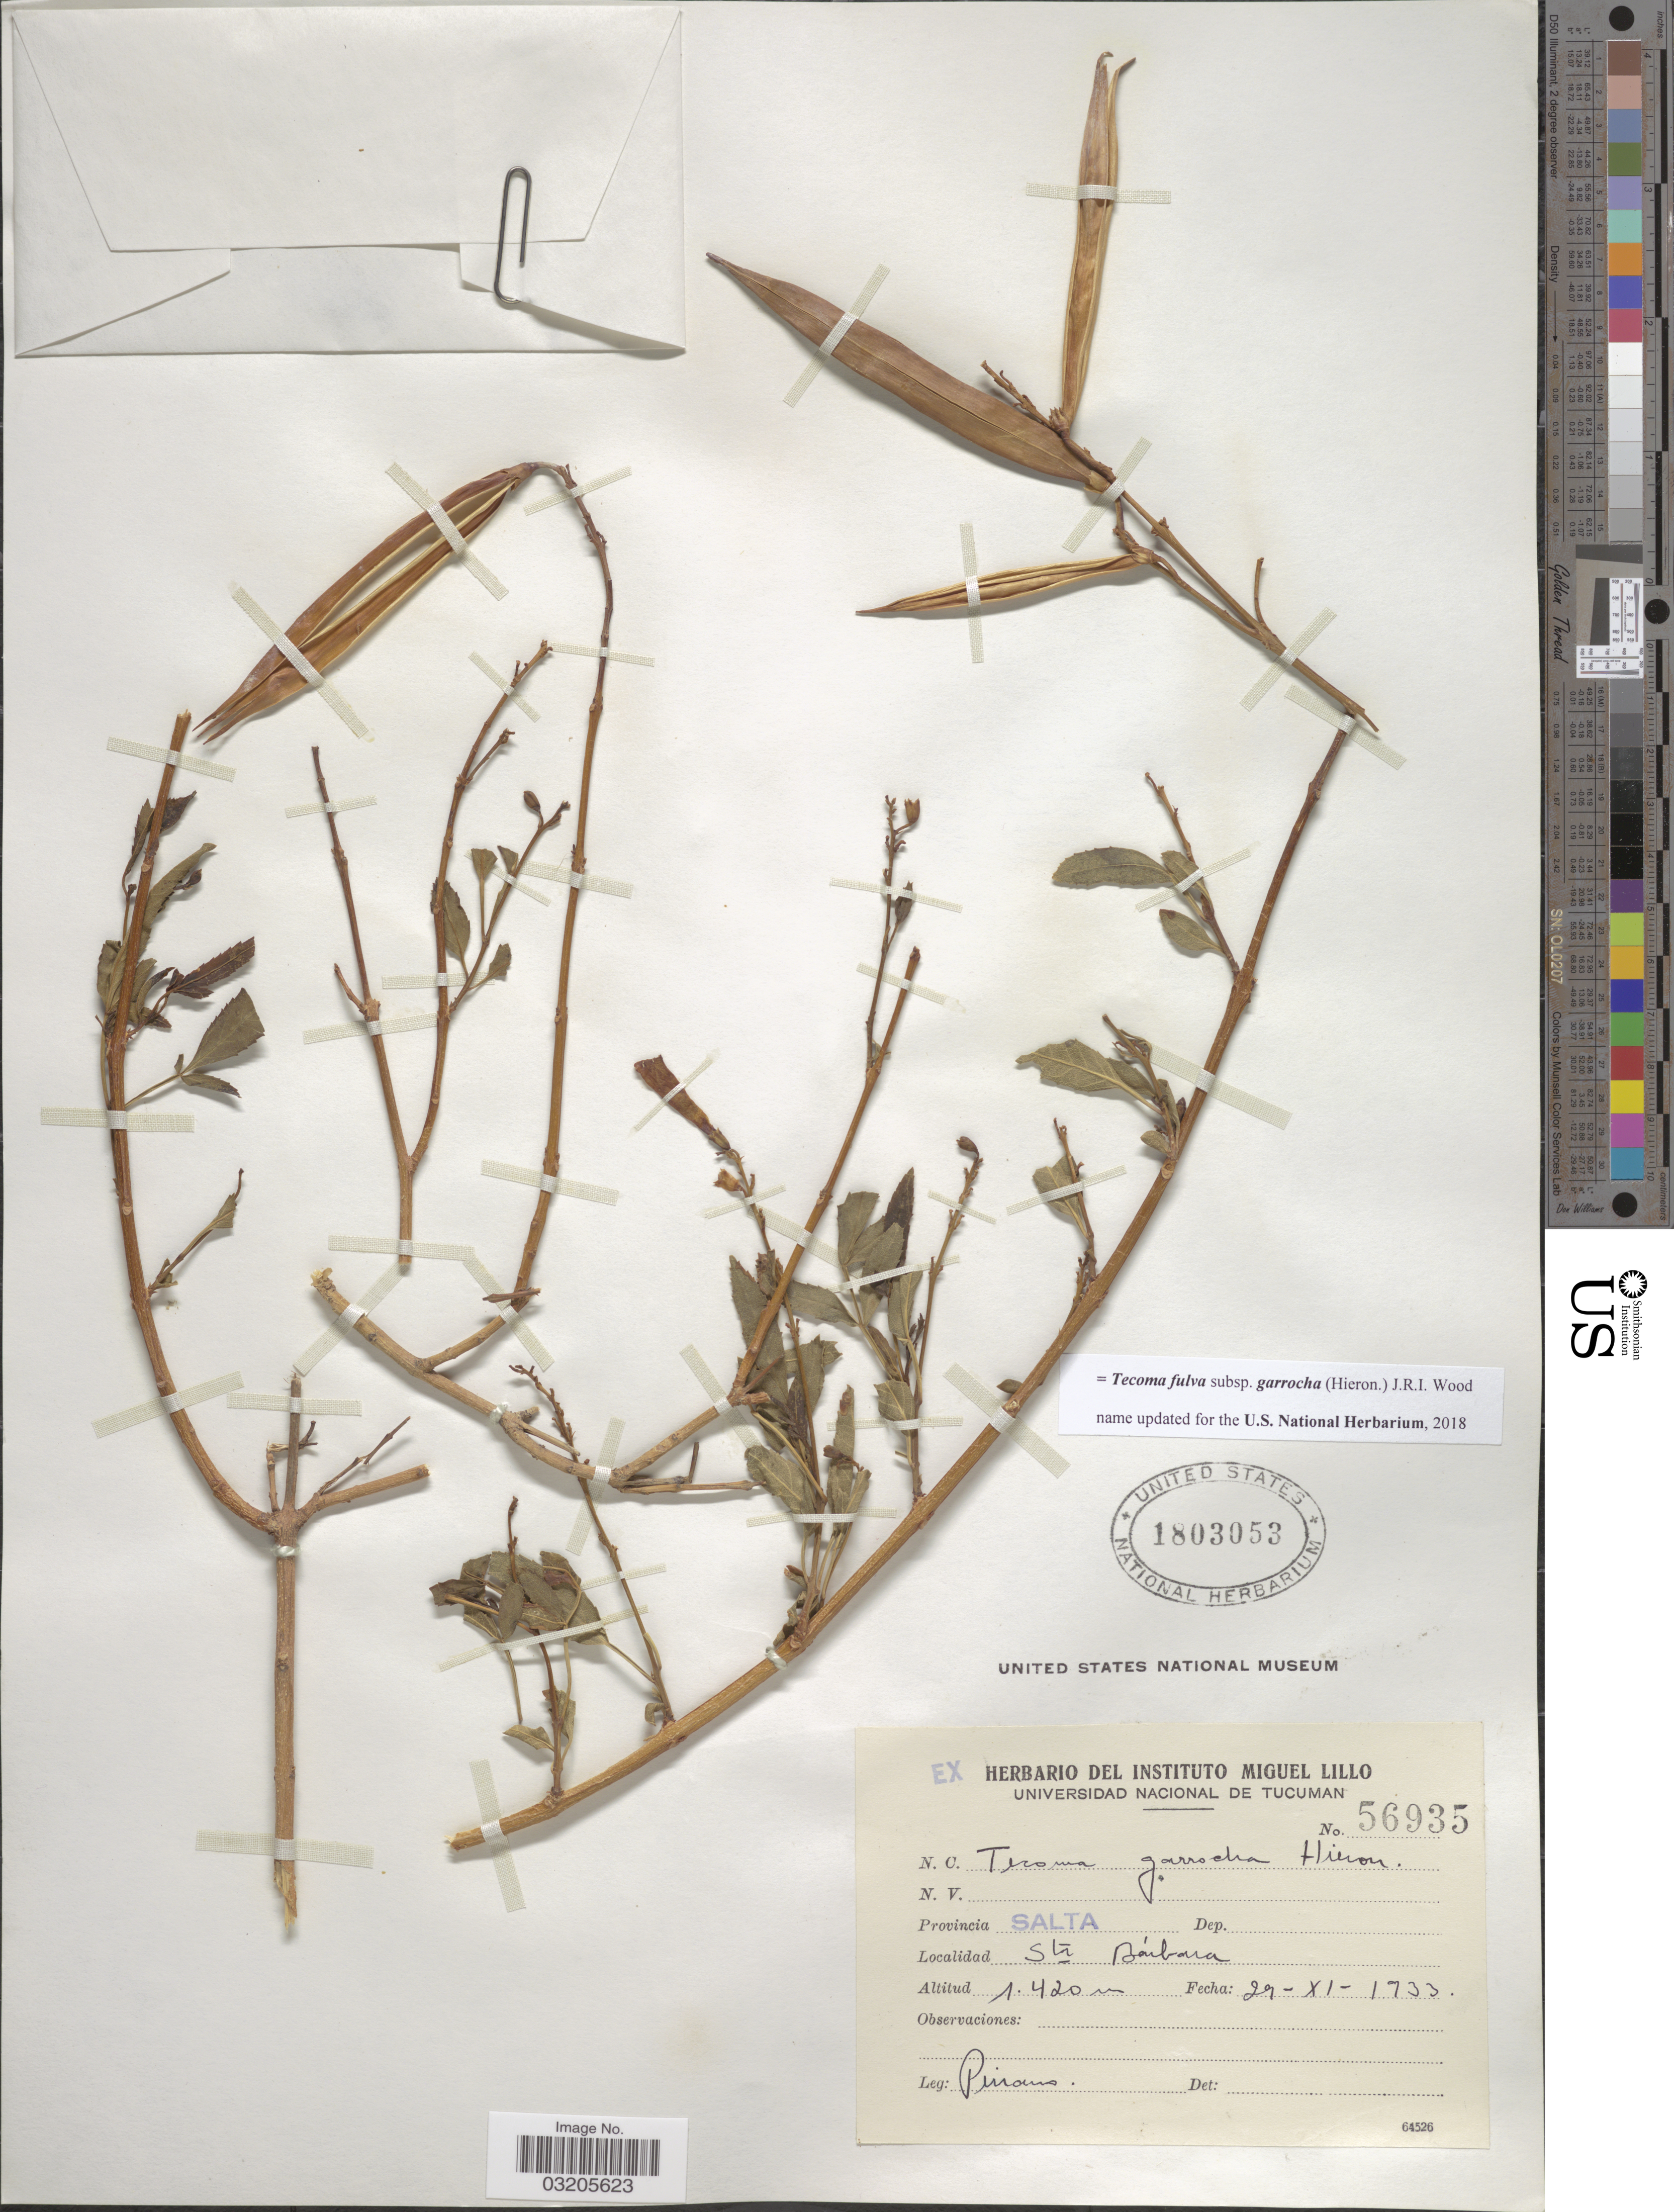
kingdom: Plantae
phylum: Tracheophyta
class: Magnoliopsida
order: Lamiales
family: Bignoniaceae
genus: Tecoma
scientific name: Tecoma stans subsp. garrocha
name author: J.R.I. Wood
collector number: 56935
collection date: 1933-11-29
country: Argentina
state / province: Salta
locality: Sta Bárbara.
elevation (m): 1420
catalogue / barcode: US 1803053